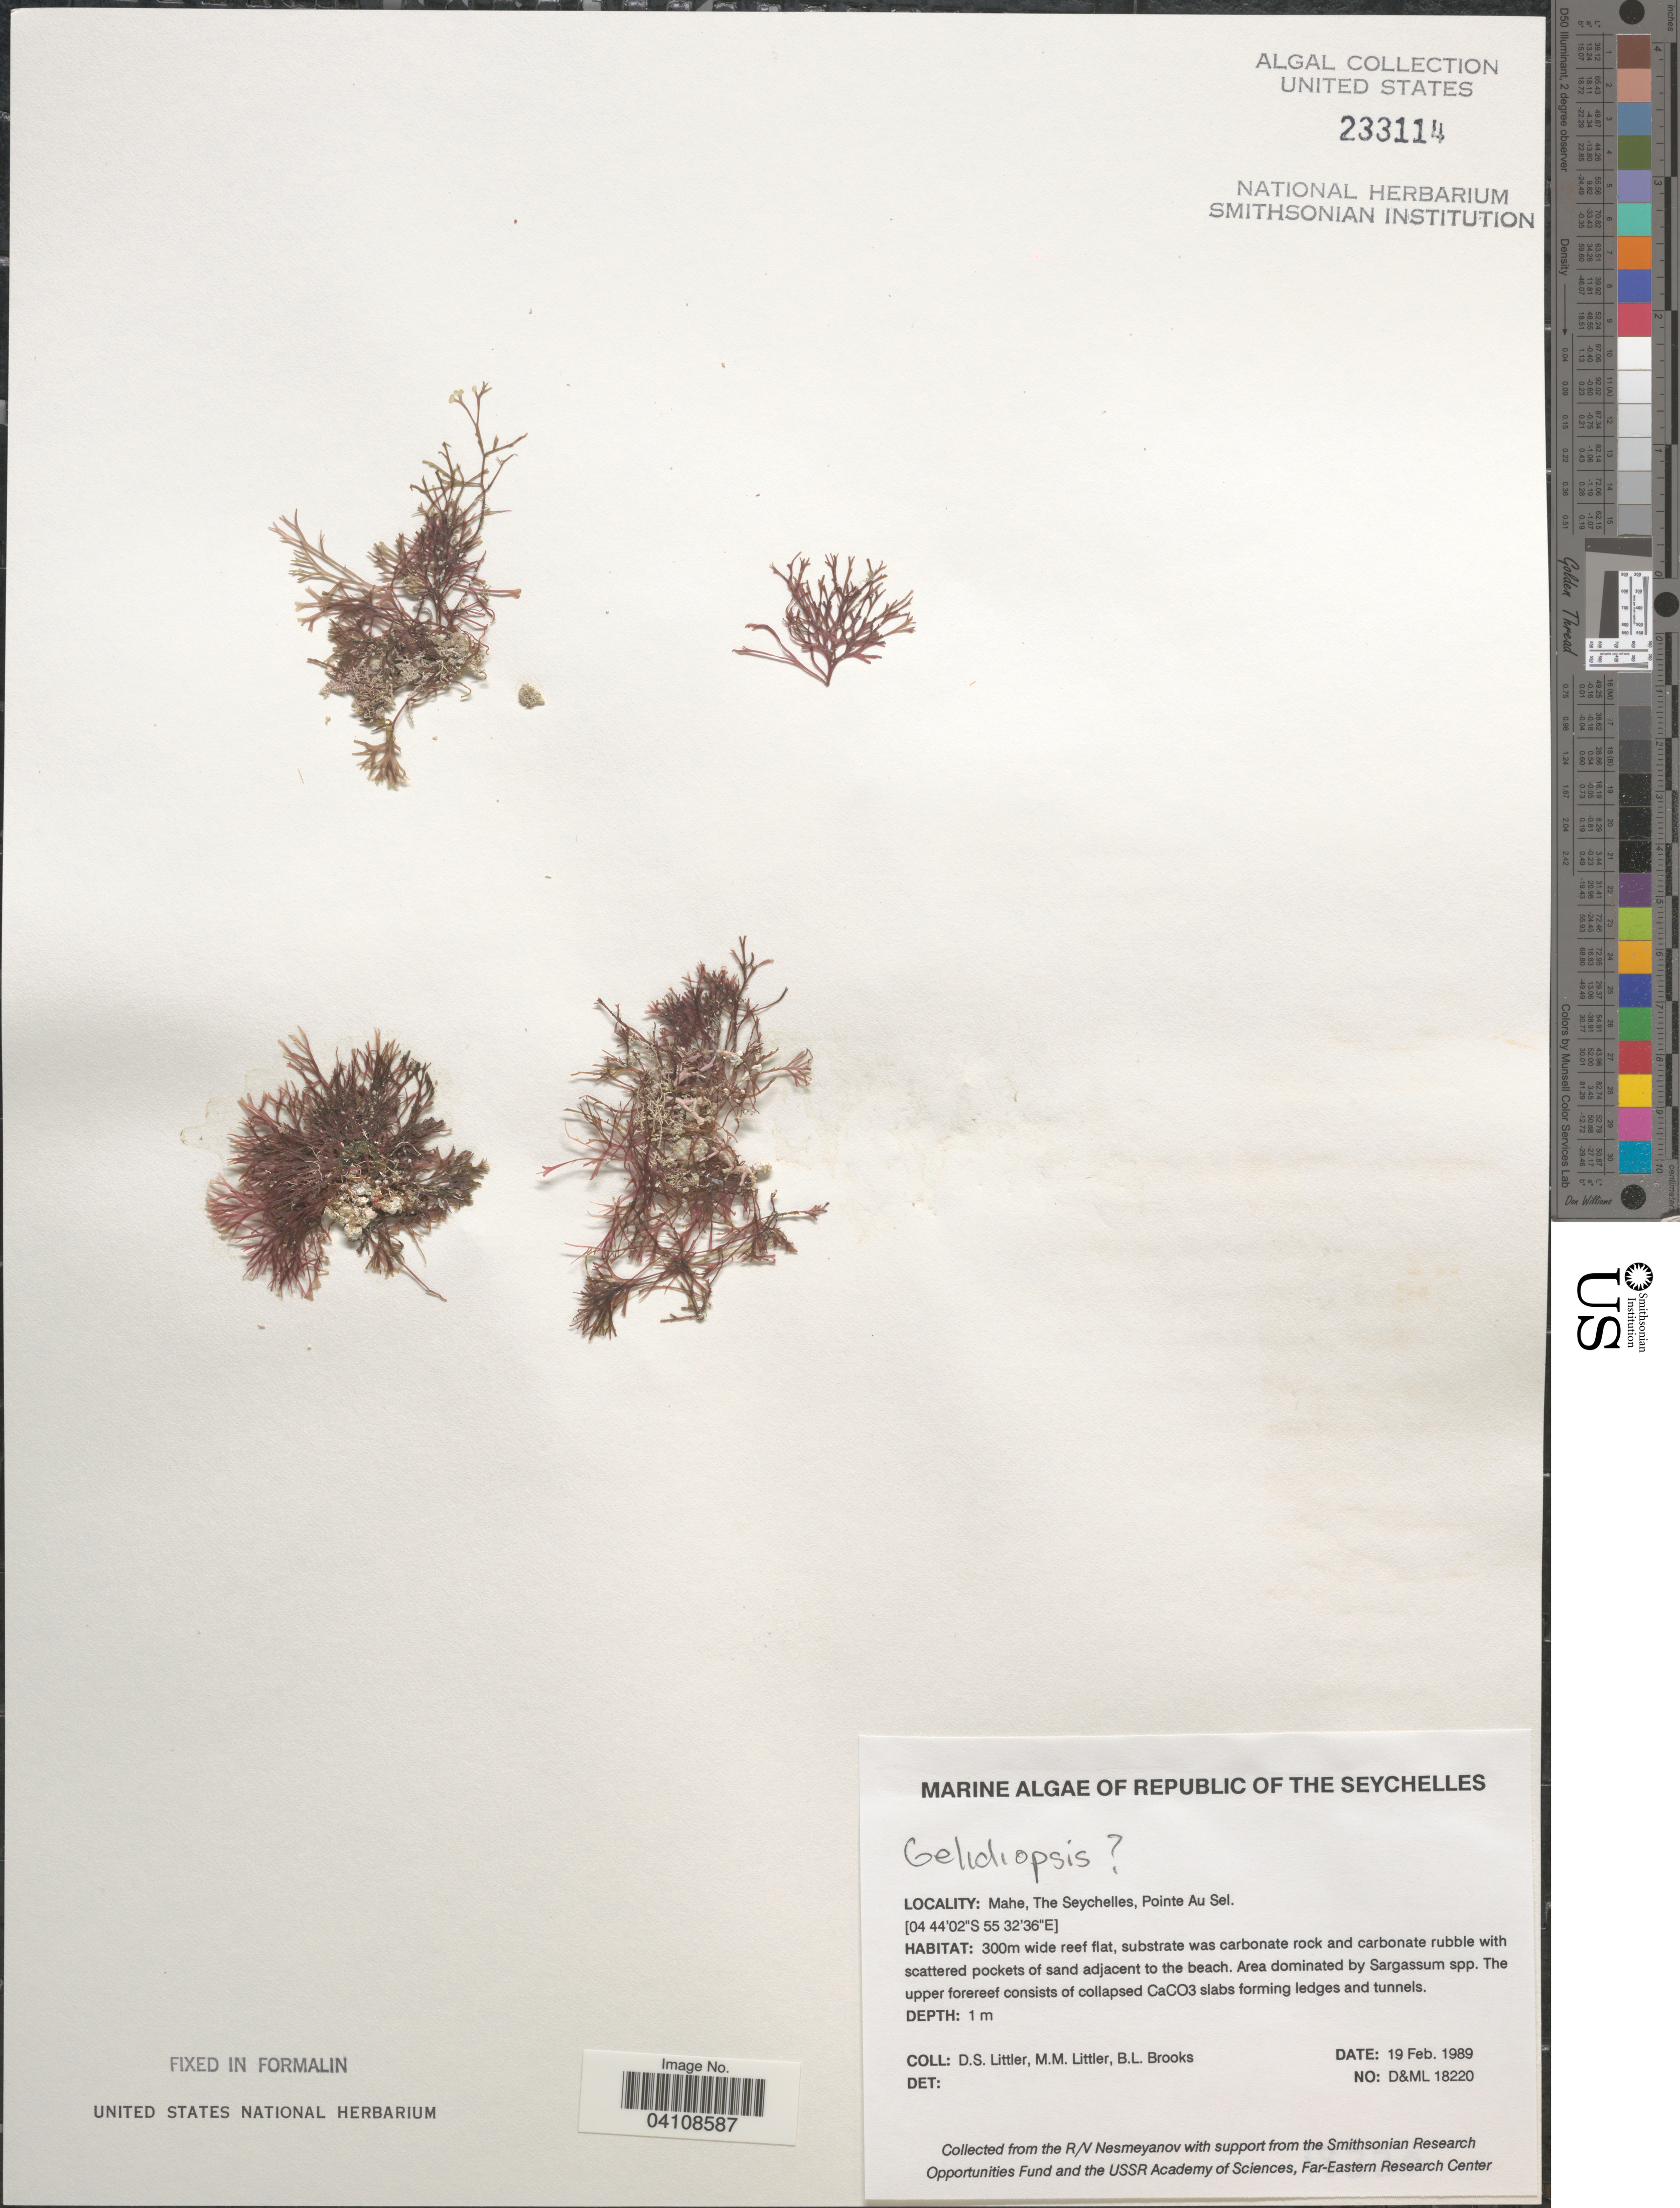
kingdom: Plantae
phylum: Rhodophyta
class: Florideophyceae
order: Rhodymeniales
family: Lomentariaceae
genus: Ceratodictyon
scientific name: Ceratodictyon sp.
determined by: Algae name updating Project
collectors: D. S. Littler & B. Brooks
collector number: D&ML18220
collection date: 1989-02-19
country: Seychelles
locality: Republic of The Seychelles. Mahe, Pointe Au Sel. 300m wide reef flat.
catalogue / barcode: US 233114